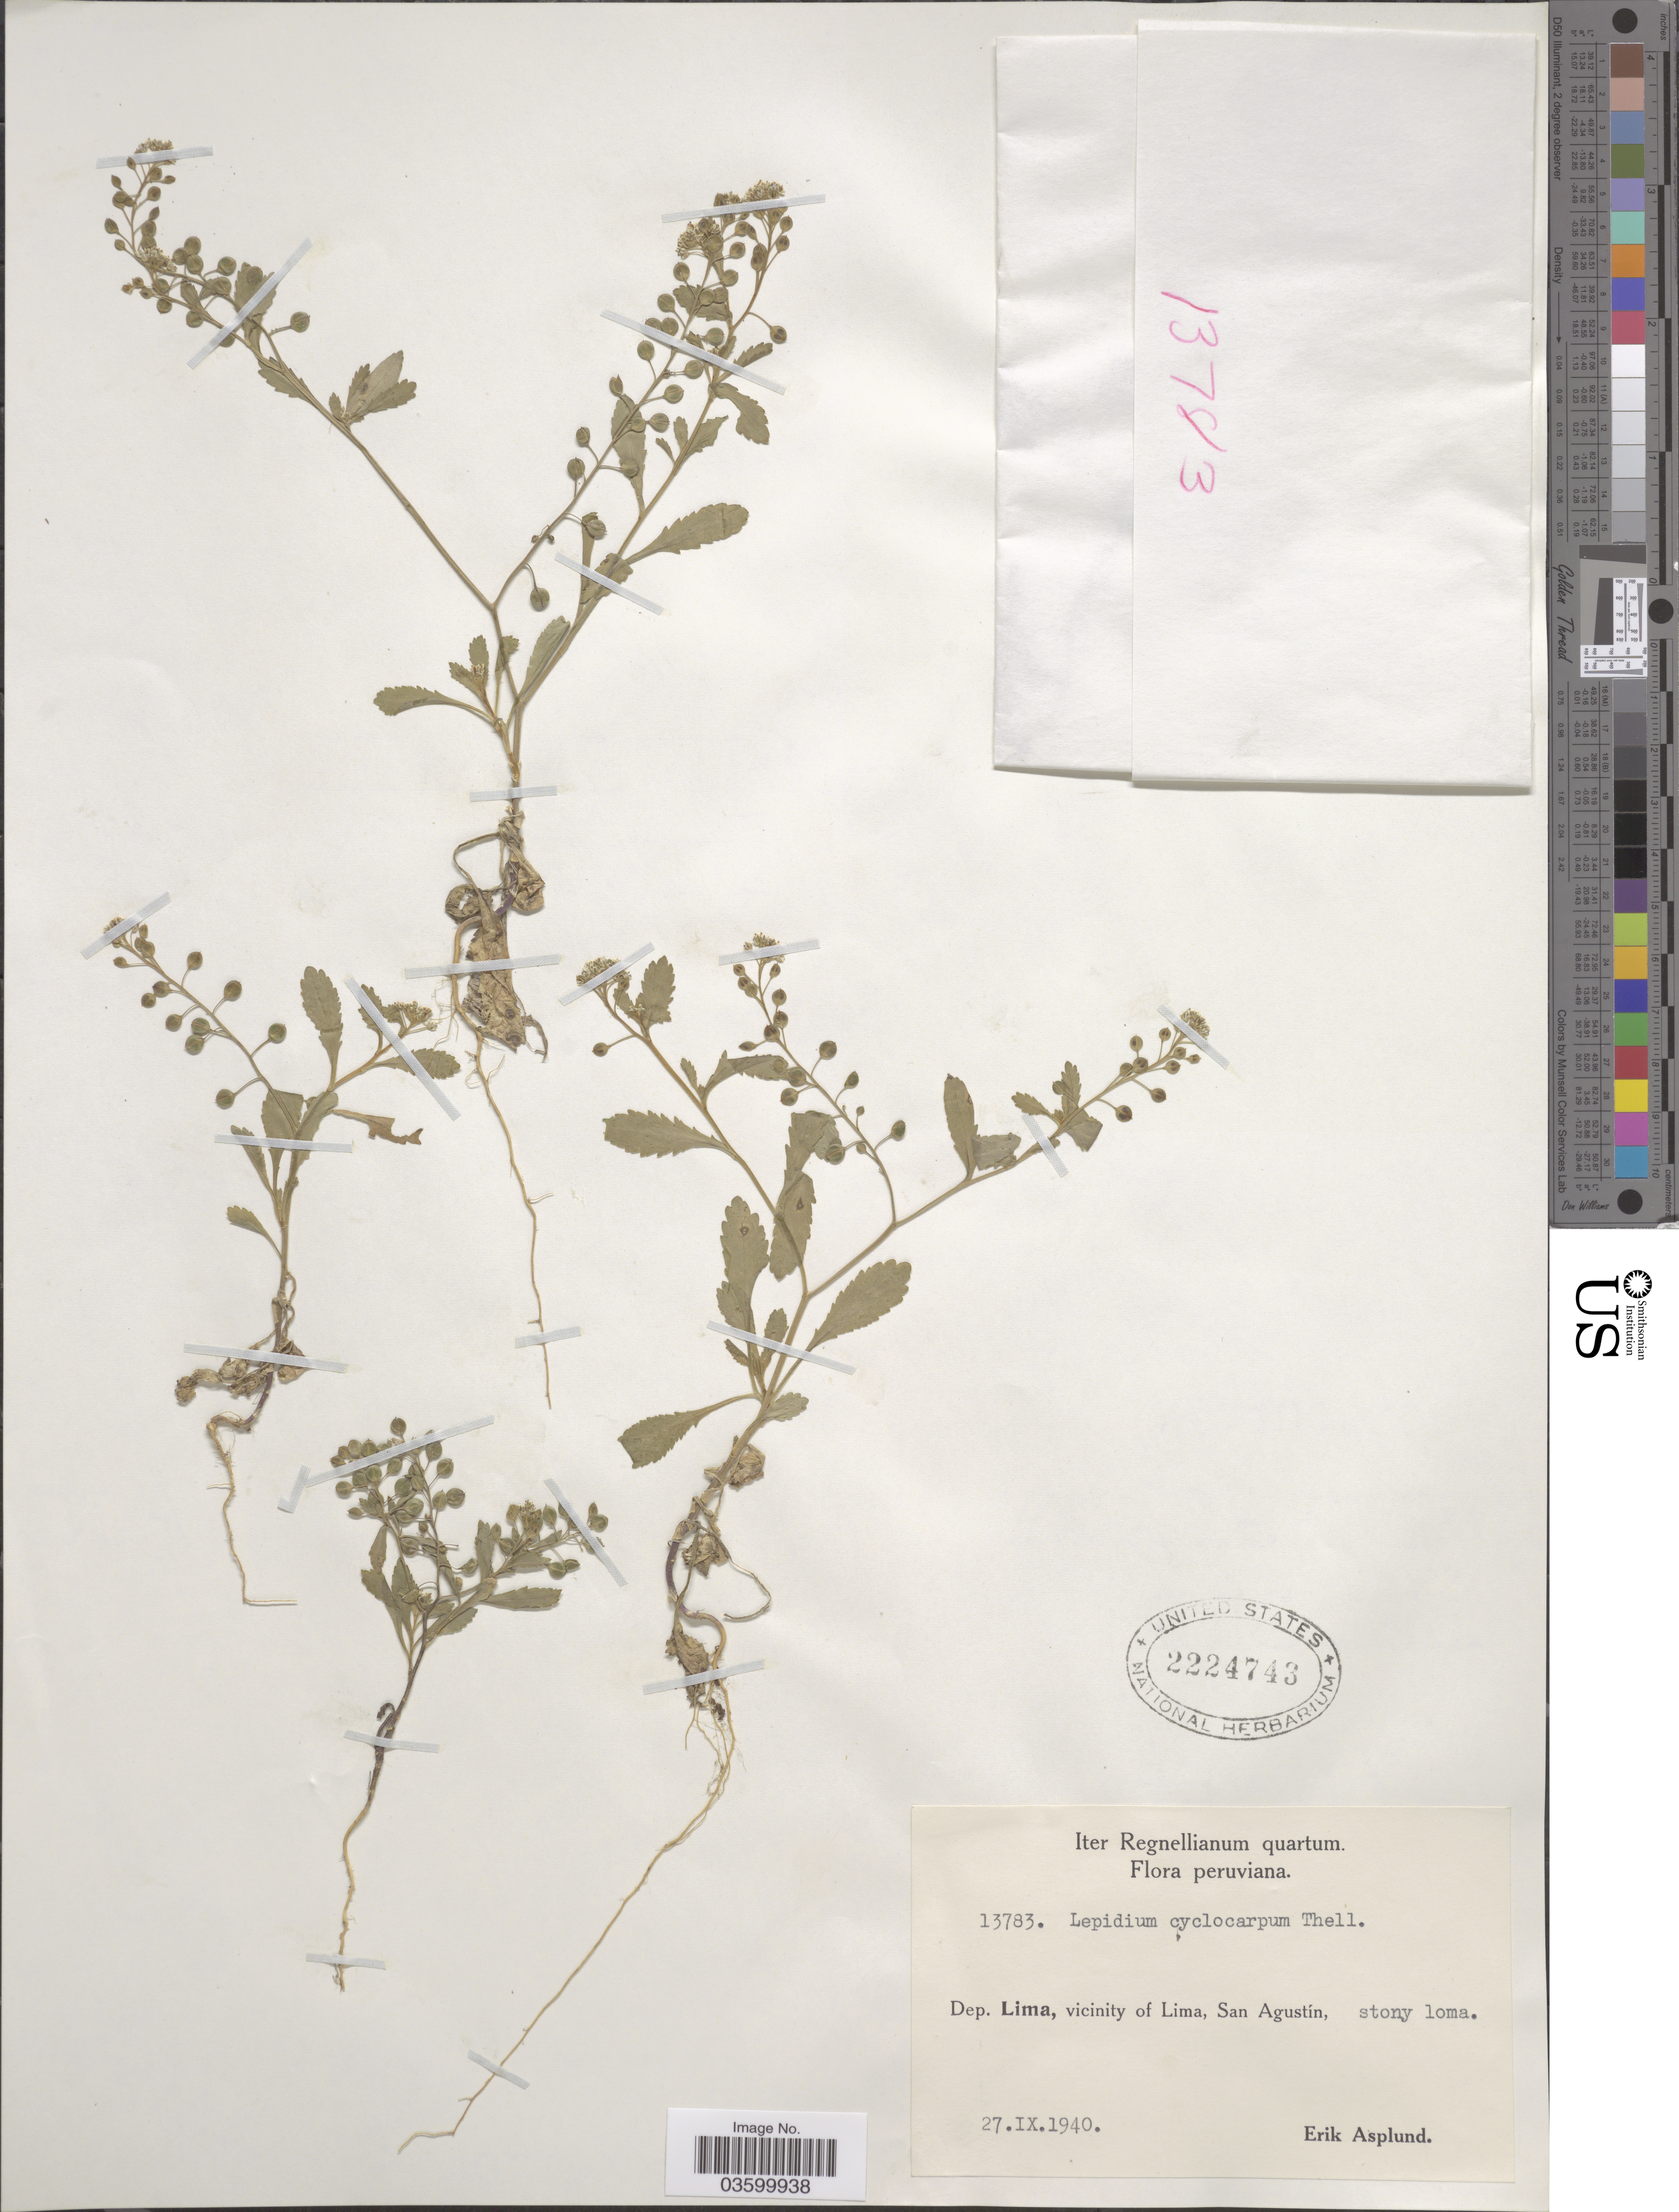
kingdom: Plantae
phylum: Tracheophyta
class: Magnoliopsida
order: Brassicales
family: Brassicaceae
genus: Lepidium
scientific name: Lepidium cyclocarpum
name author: Thell.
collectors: E. Asplund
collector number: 13783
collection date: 1940-09-27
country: Peru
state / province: Lima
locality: Dep. Lima, vicinity of Lima, San Agustín.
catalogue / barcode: US 2224743